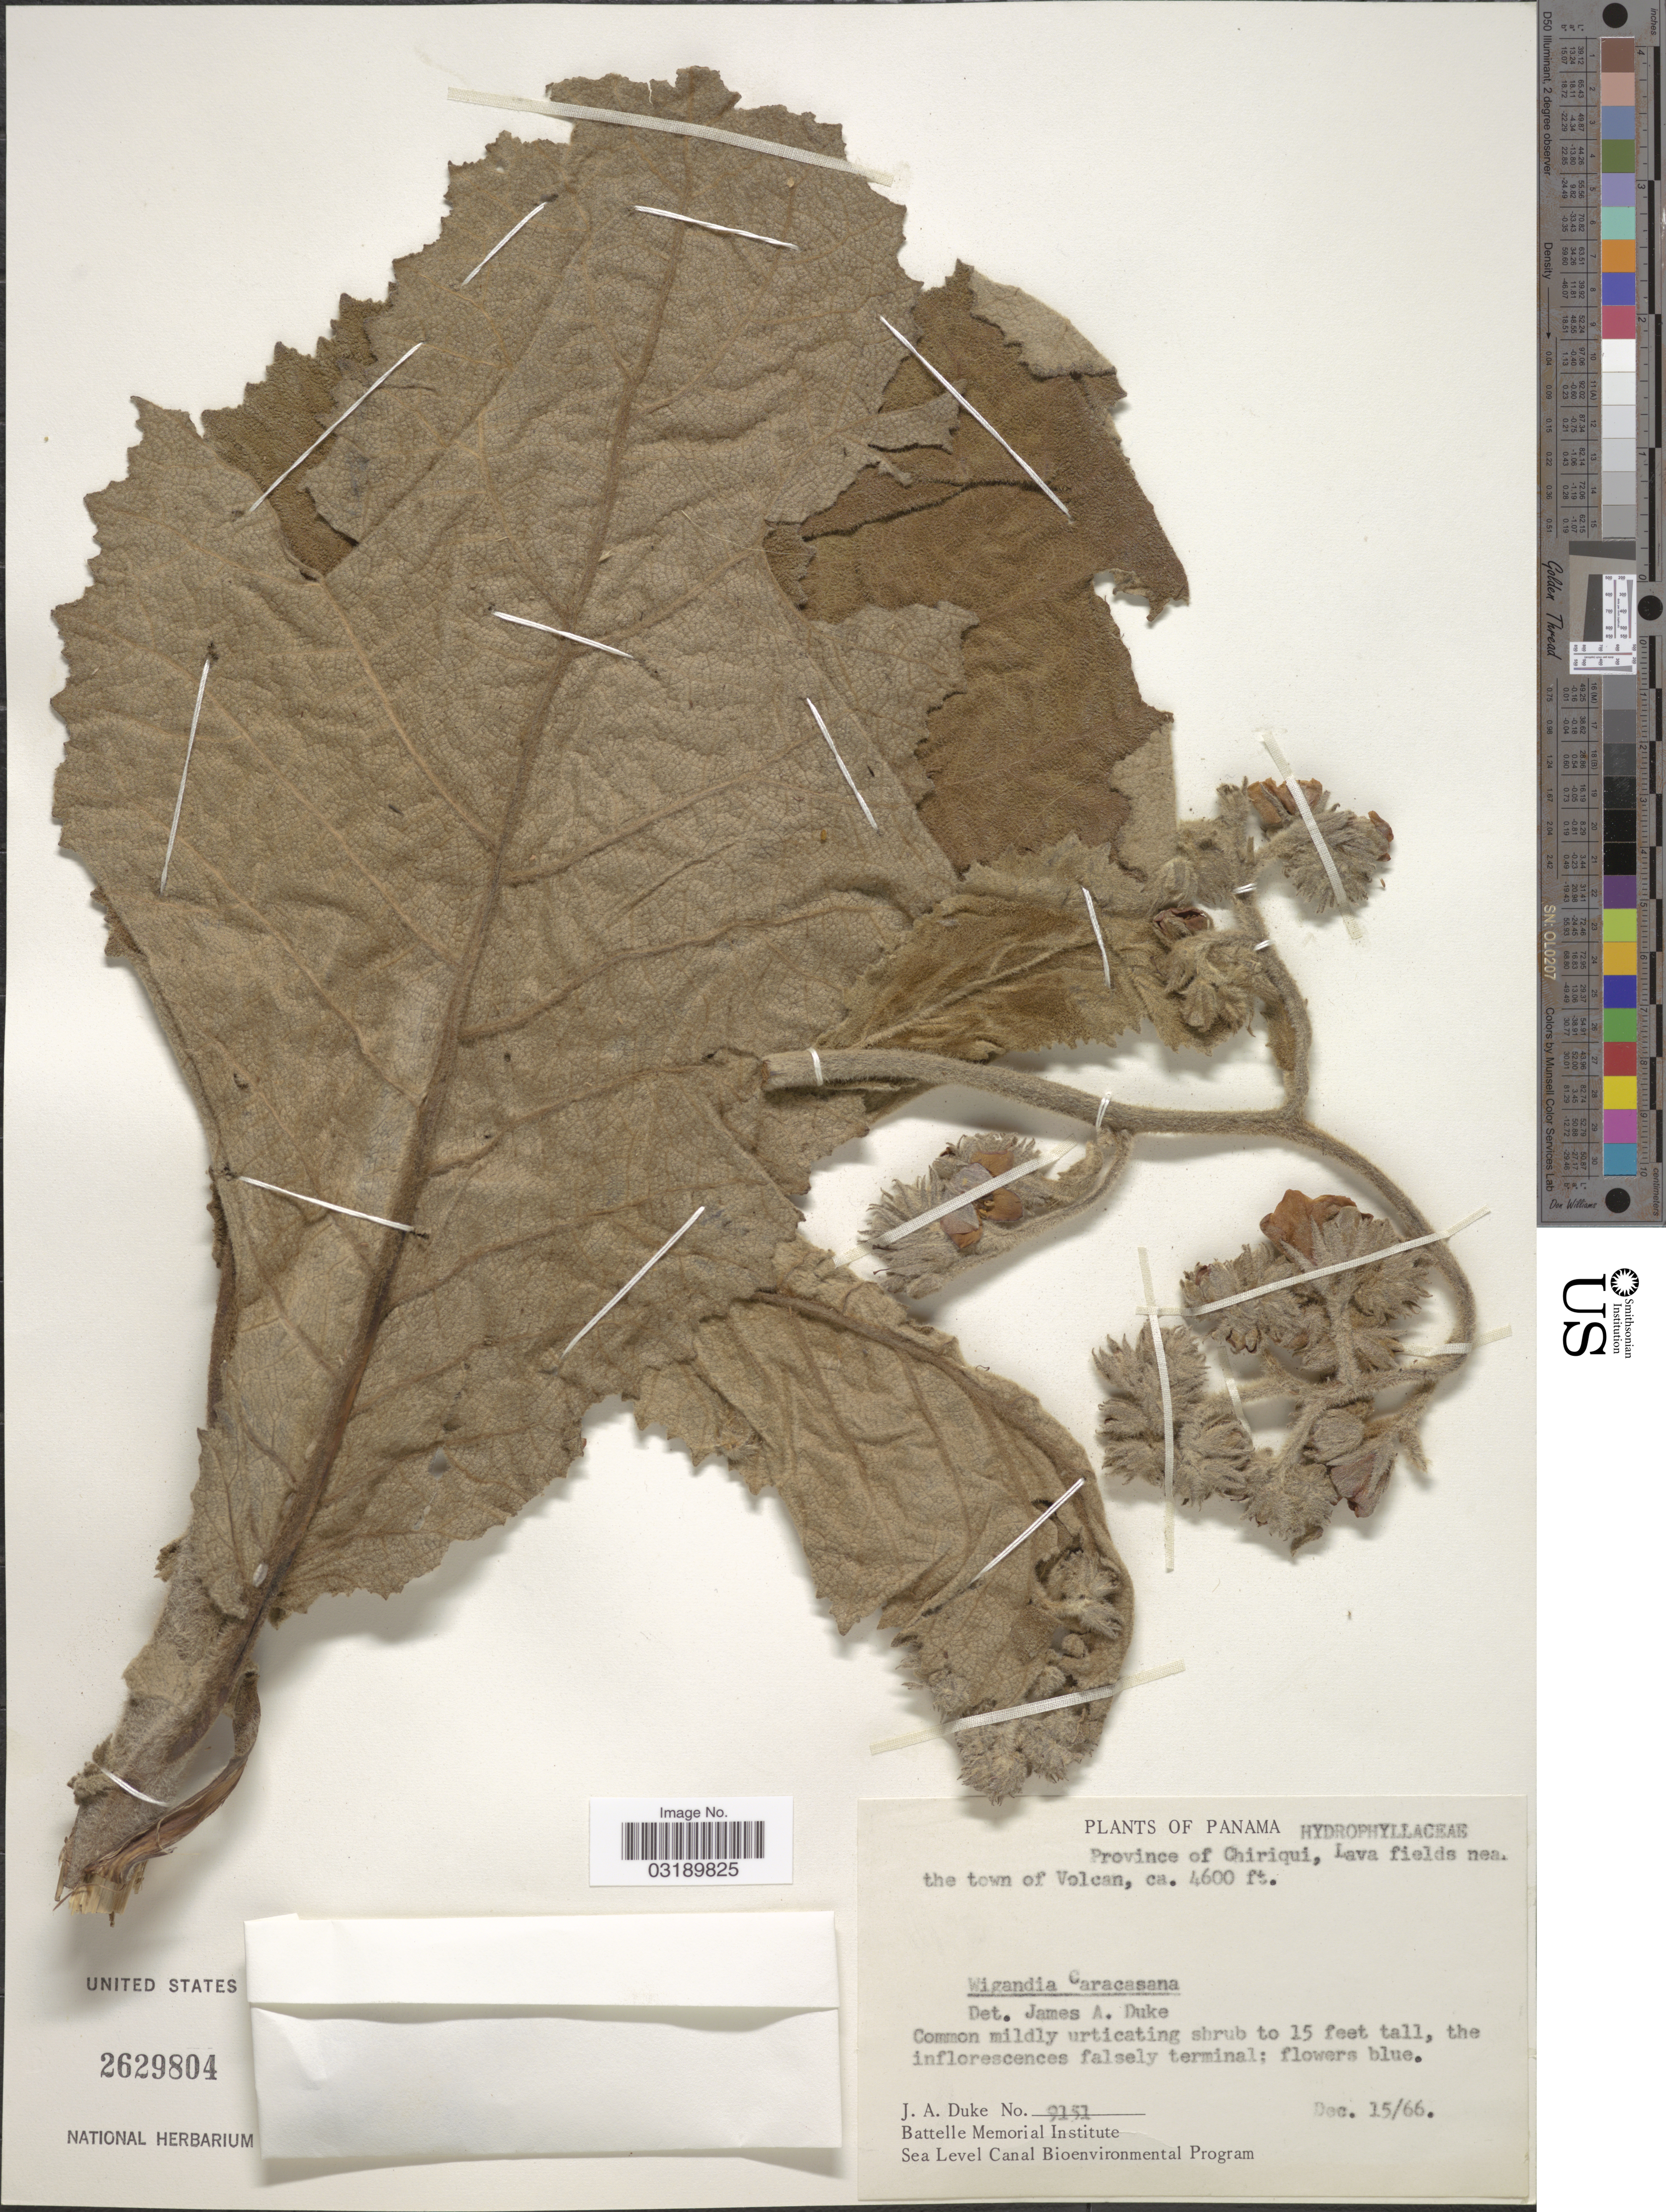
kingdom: Plantae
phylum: Tracheophyta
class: Magnoliopsida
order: Boraginales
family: Namaceae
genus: Wigandia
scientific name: Wigandia caracasana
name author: Kunth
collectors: J. A. Duke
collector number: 9151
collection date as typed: Transcribed d/m/y: 15/12/66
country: Panama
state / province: Chiriqui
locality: Lava fields near the town of Volcan.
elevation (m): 1402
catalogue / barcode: US 2629804